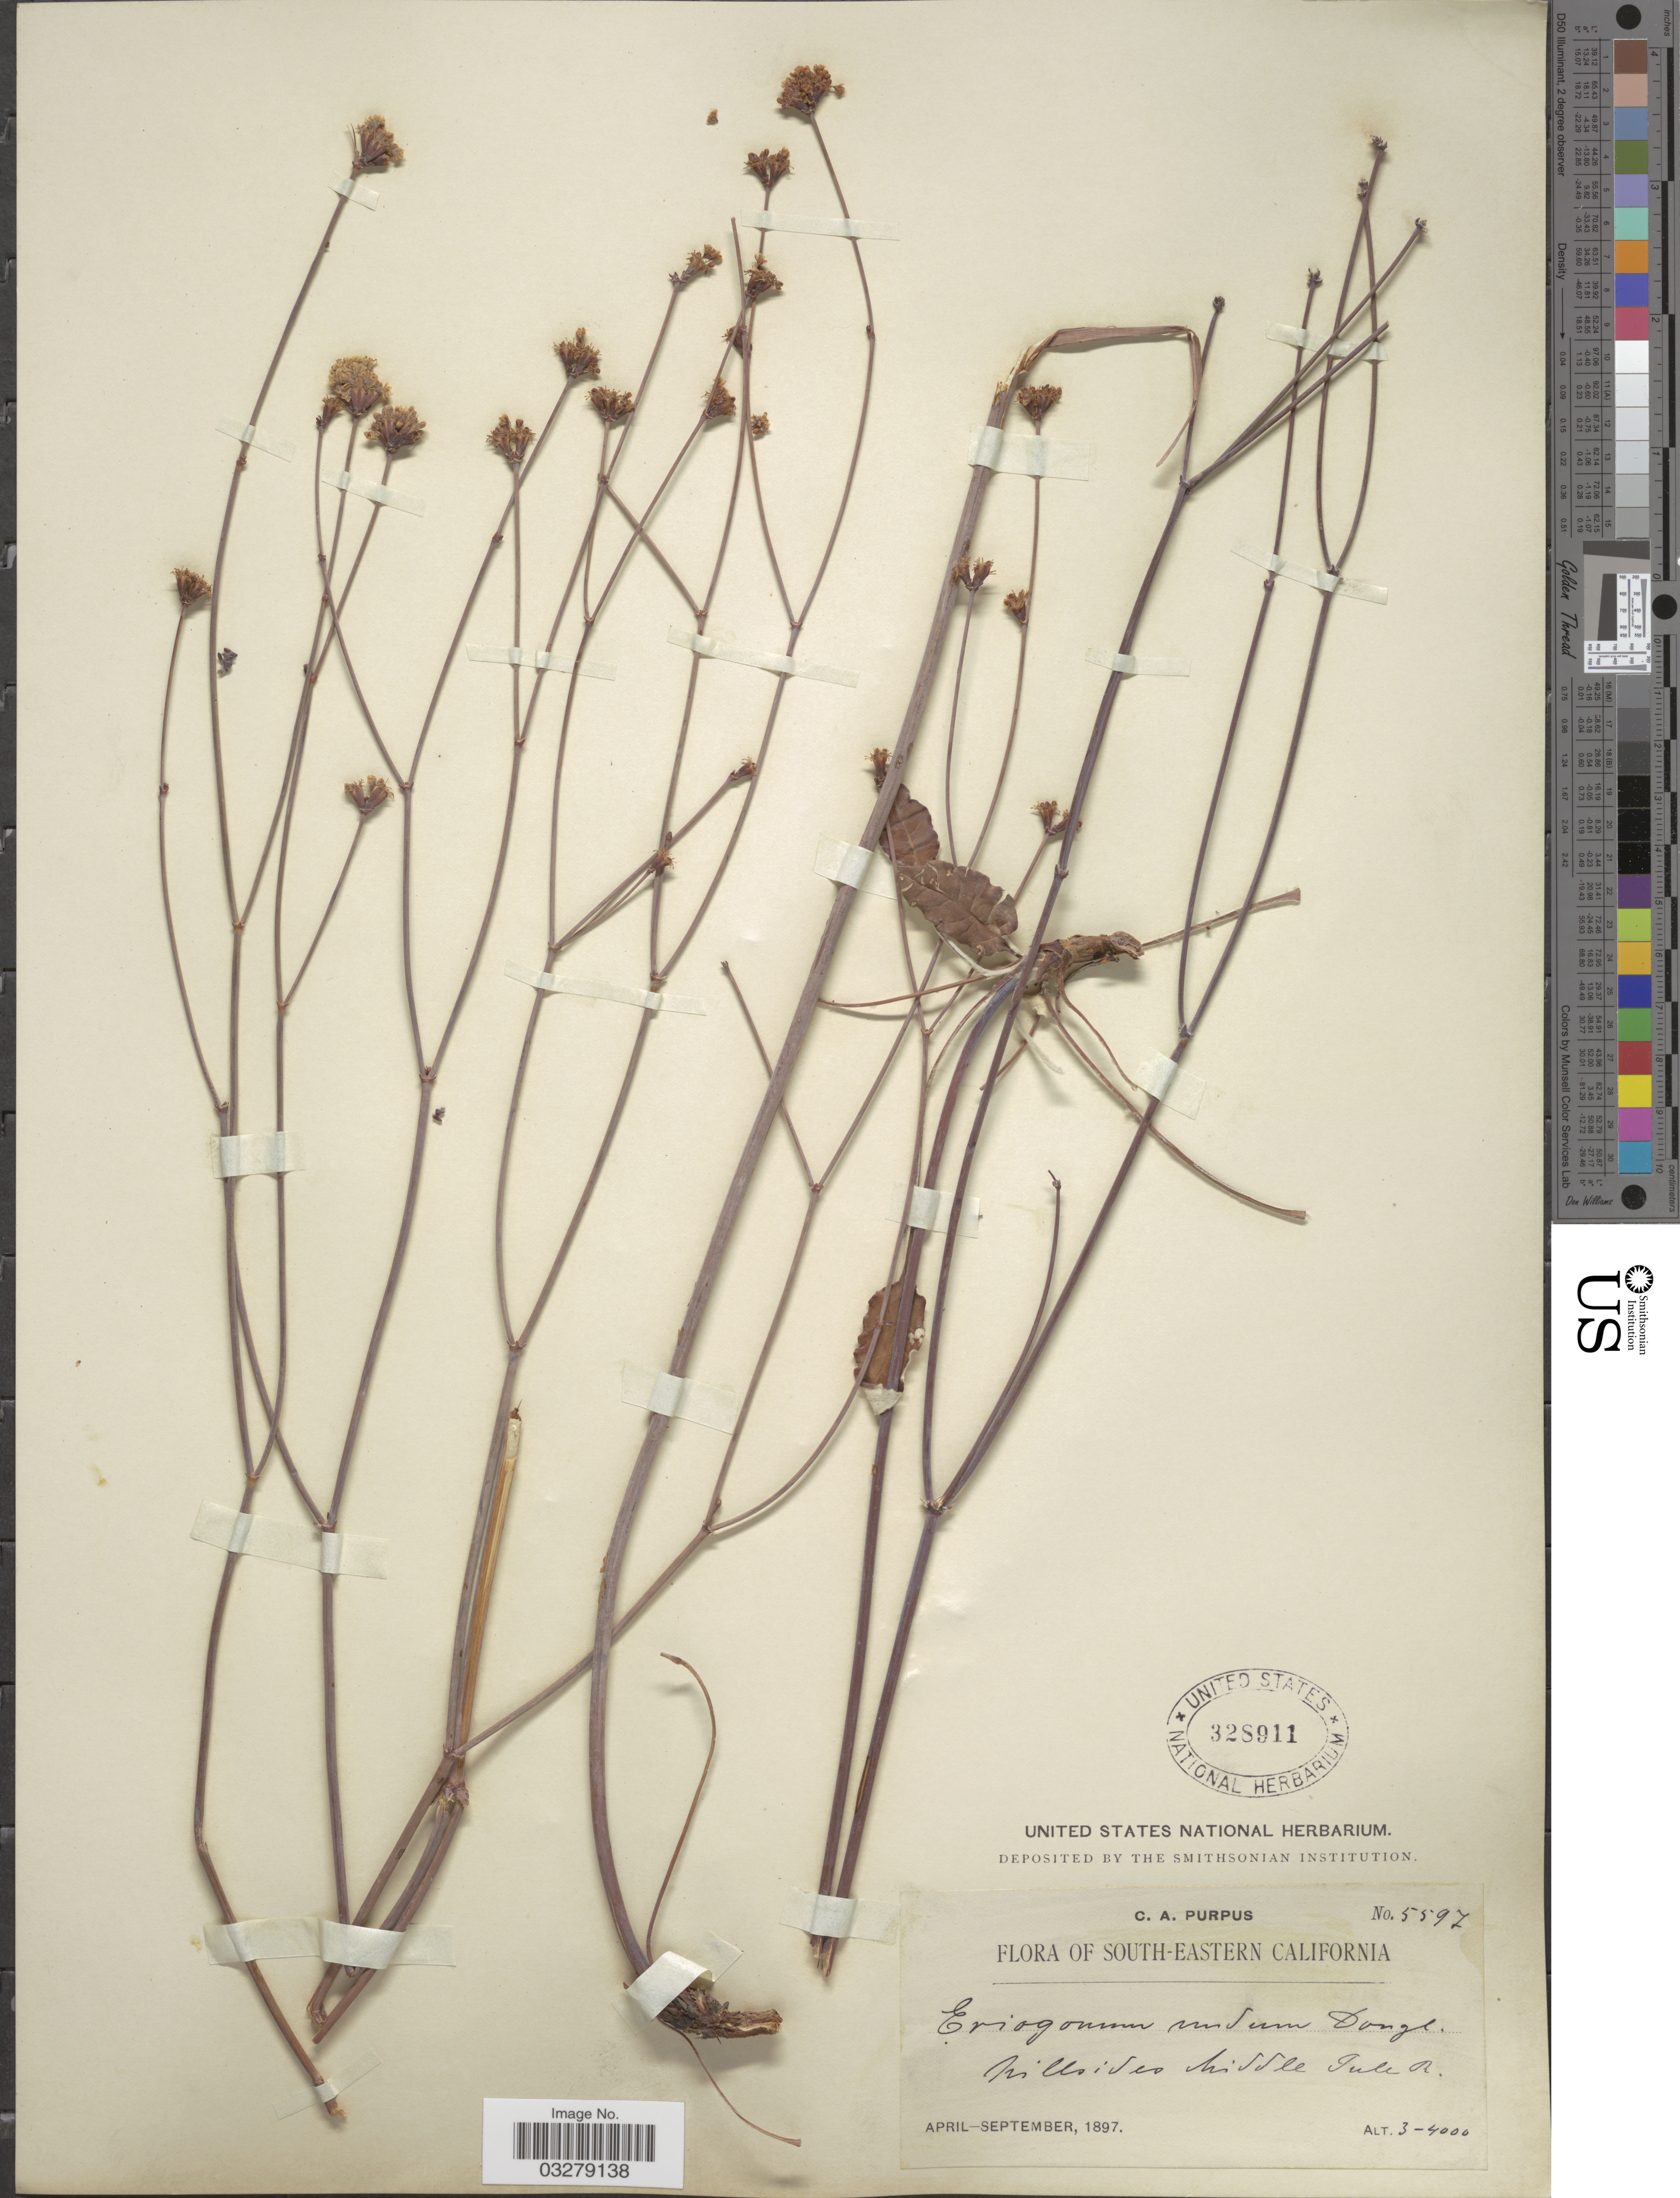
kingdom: Plantae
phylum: Tracheophyta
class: Magnoliopsida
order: Caryophyllales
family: Polygonaceae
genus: Eriogonum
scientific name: Eriogonum nudum var. westonii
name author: (S. Stokes) J.T. Howell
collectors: C. A. Purpus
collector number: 5597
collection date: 1897-04/1897-09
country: United States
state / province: California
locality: South-eastern California. Hillsides Middle Tule R.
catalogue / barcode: US 328911